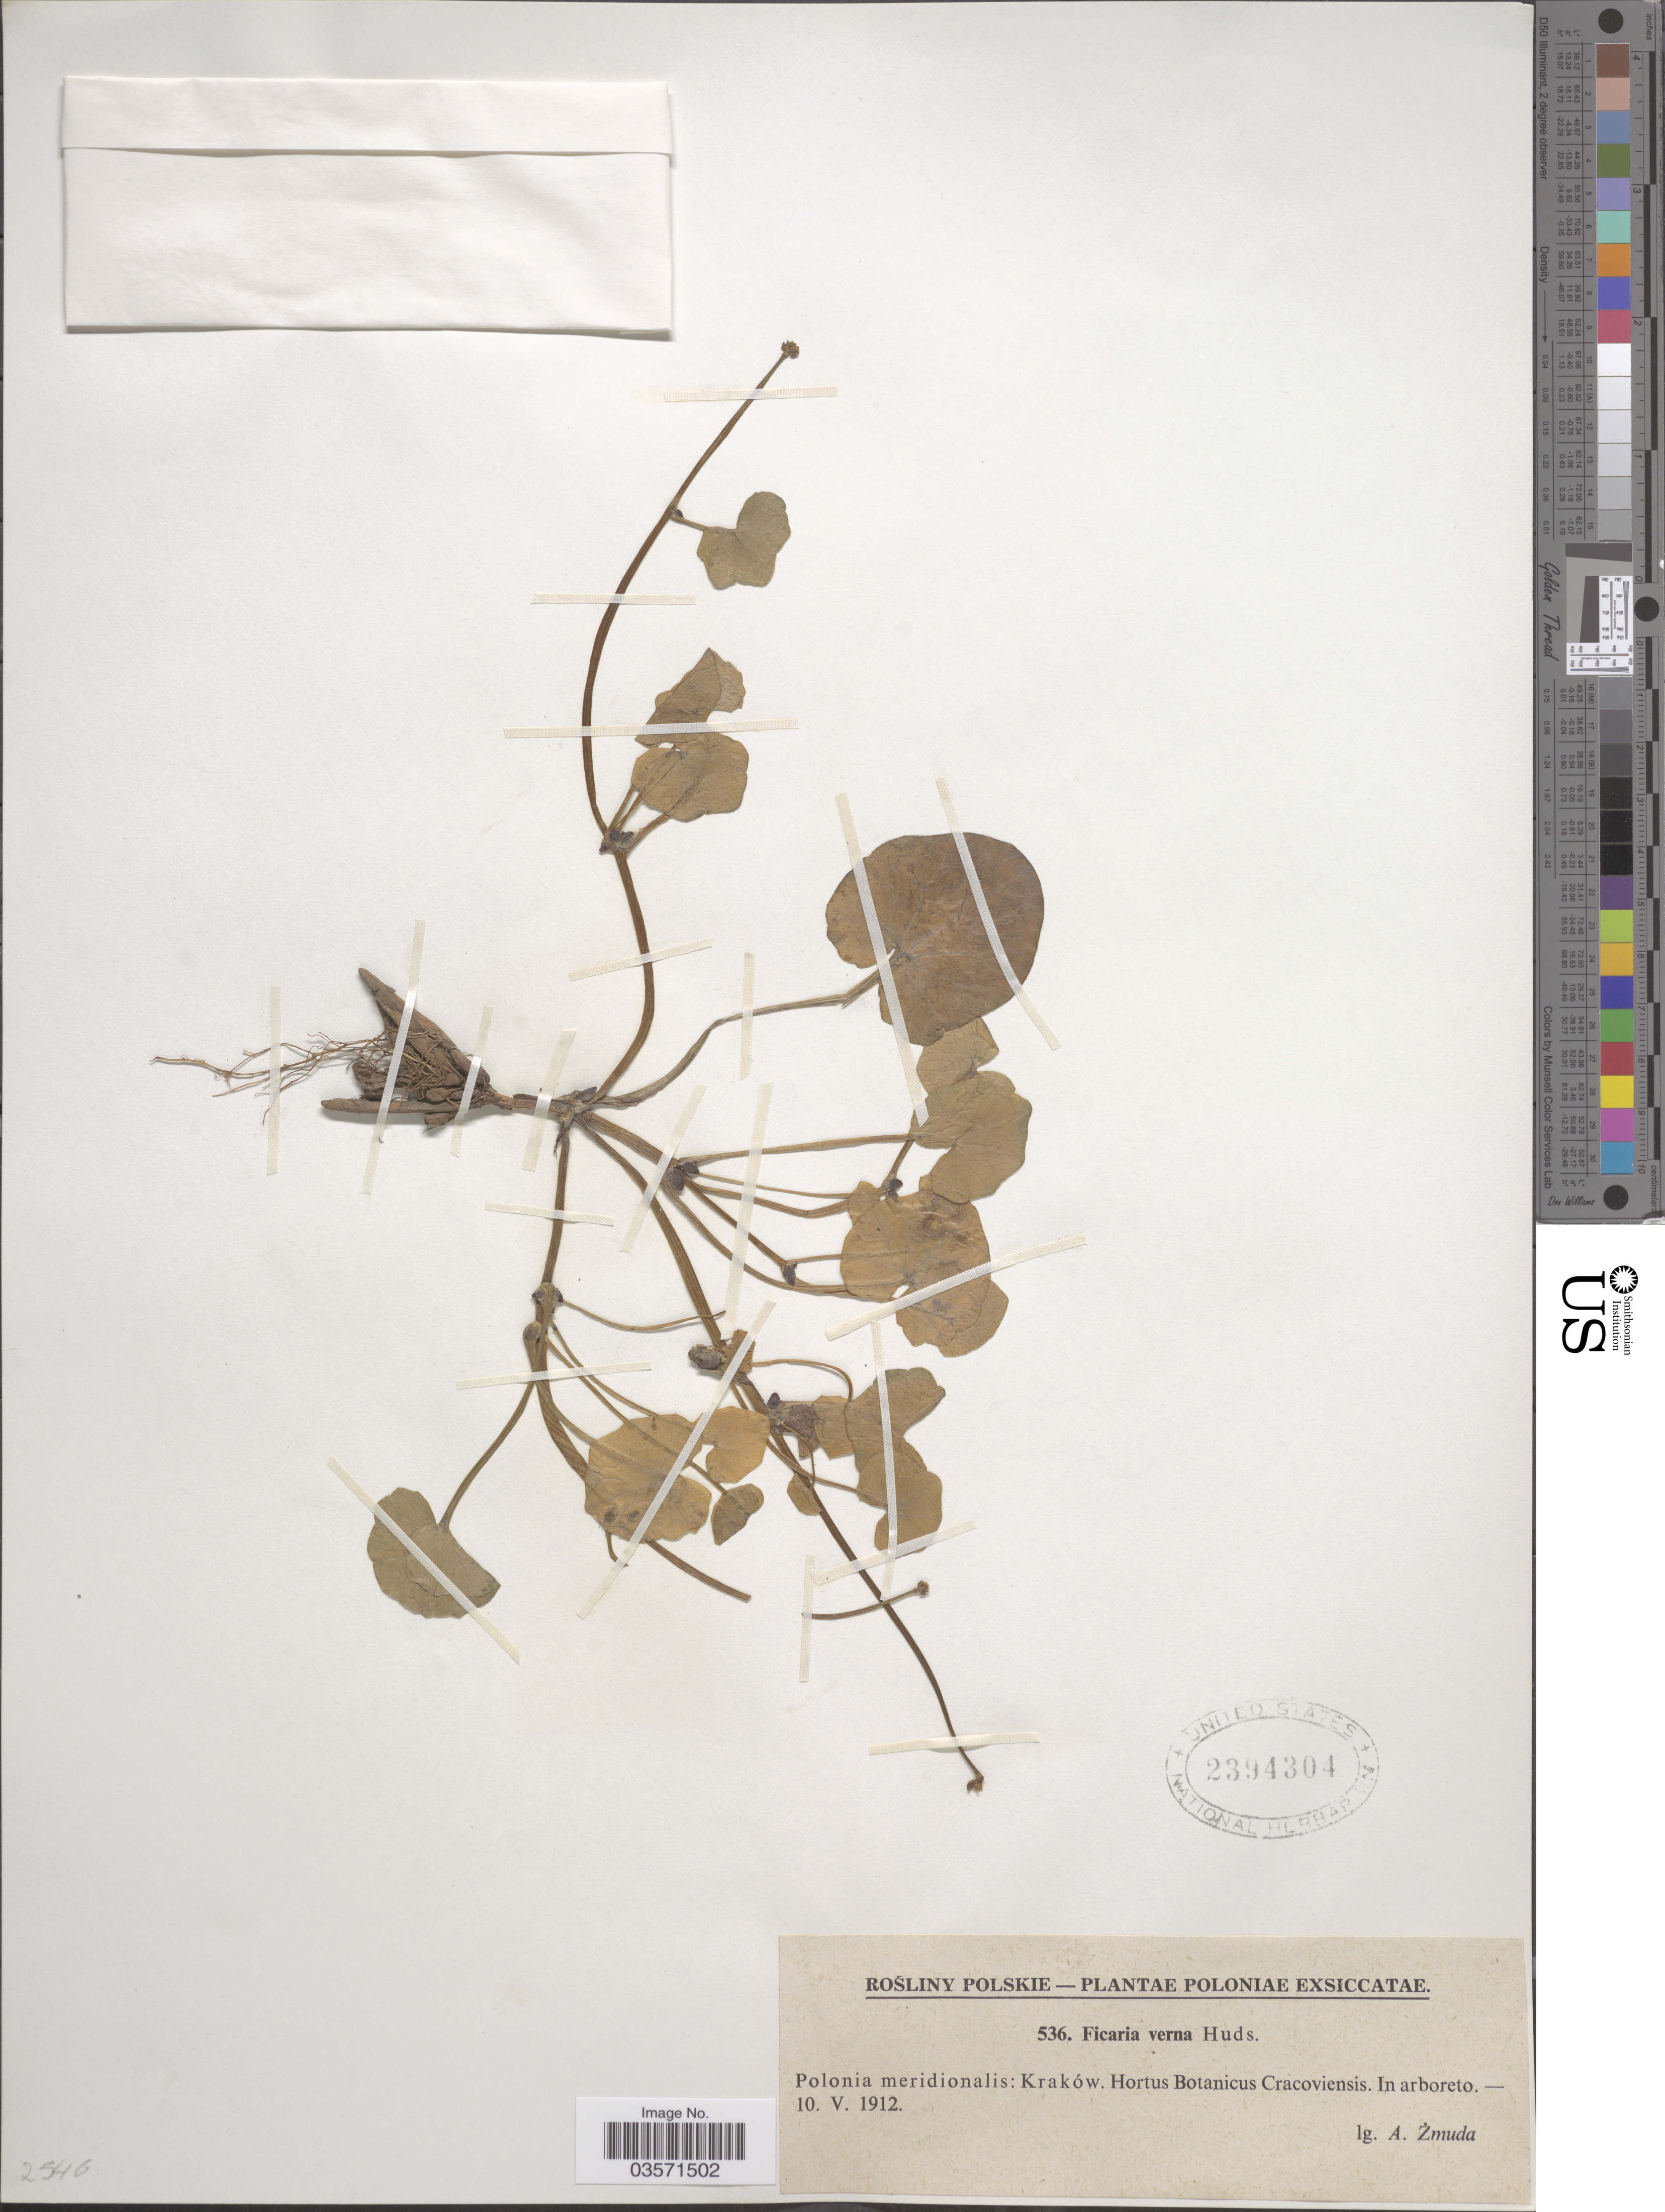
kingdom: Plantae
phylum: Tracheophyta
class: Magnoliopsida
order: Ranunculales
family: Ranunculaceae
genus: Ficaria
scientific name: Ficaria verna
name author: Huds.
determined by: Strong, M. T., (US), Smithsonian Institution - National Museum of Natural History (UNITED STATES)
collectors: A. Zmuda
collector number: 536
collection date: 1912-05-10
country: Poland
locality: Polonia meridionalis: Kraków. Hortus Botanicus Cracoviensis.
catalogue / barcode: US 2394304